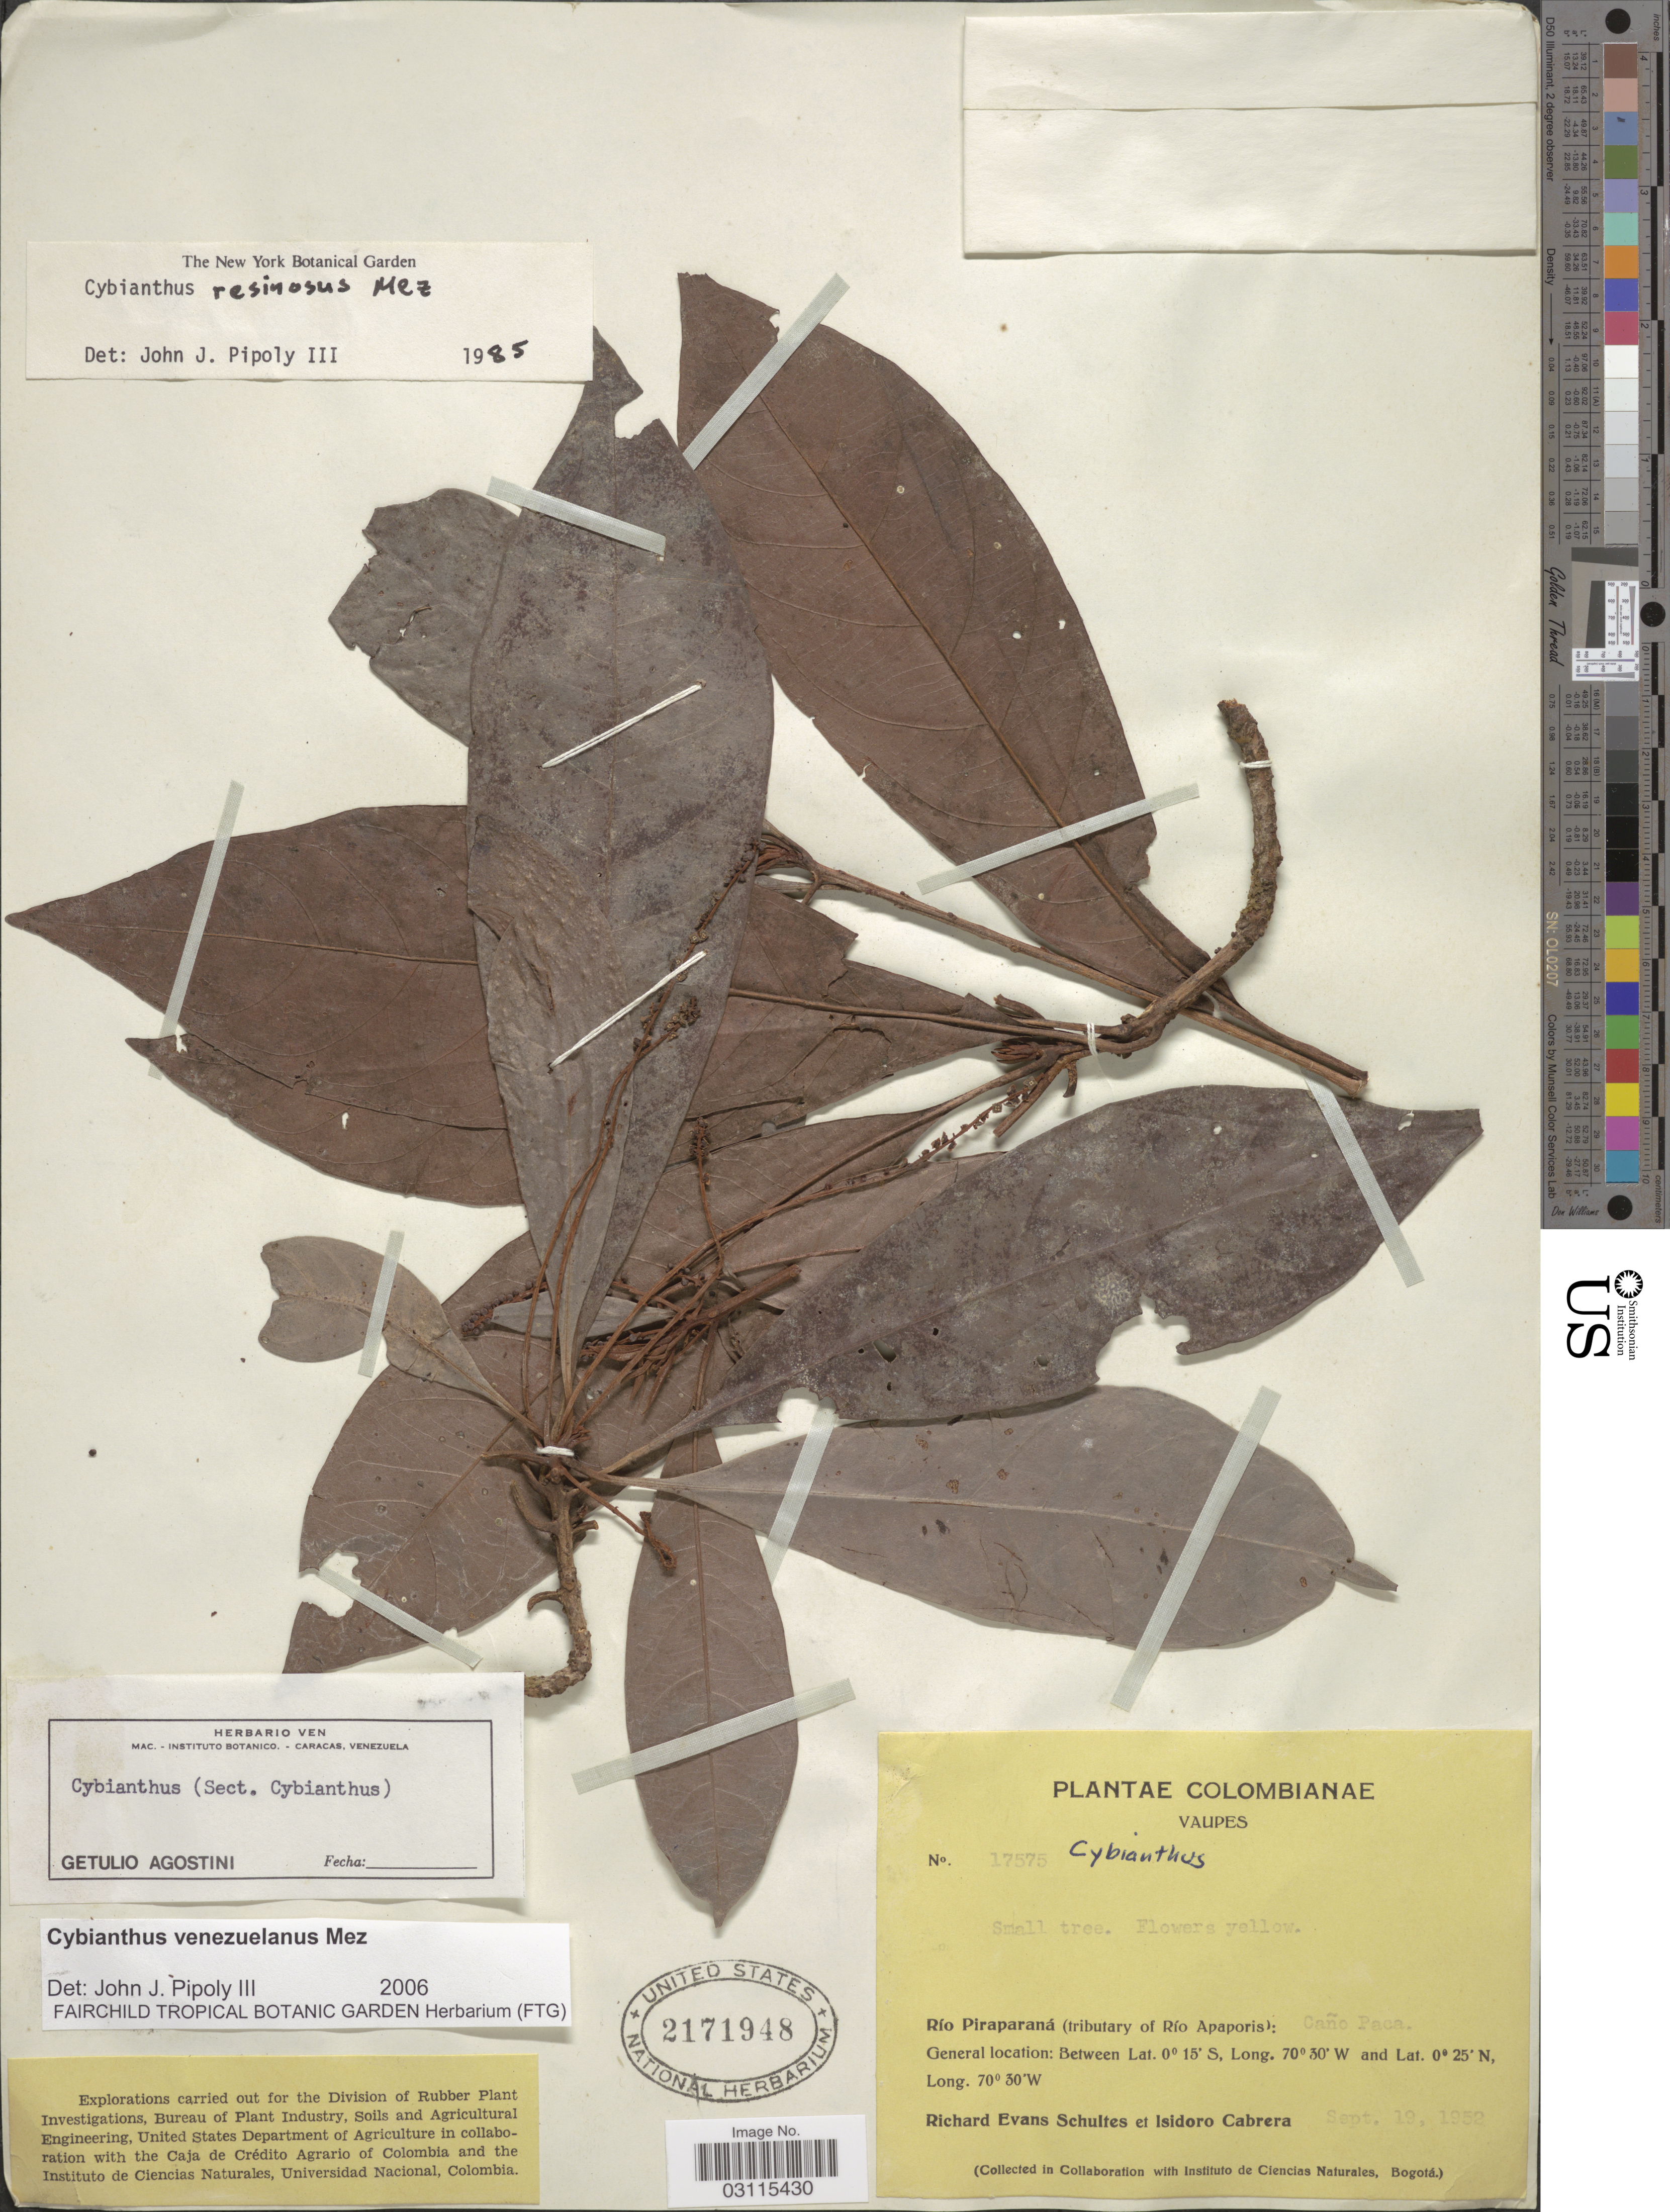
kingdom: Plantae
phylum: Tracheophyta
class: Magnoliopsida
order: Ericales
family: Primulaceae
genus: Cybianthus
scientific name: Cybianthus venezuelanus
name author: Mez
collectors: R. E. Schultes & I. Cabrera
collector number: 17575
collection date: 1952-09-19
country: Colombia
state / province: Vaupés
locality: Colombianae. Río Piraparaná (tributary of Río Apaporis): Caño Paca.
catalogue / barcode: US 2171948